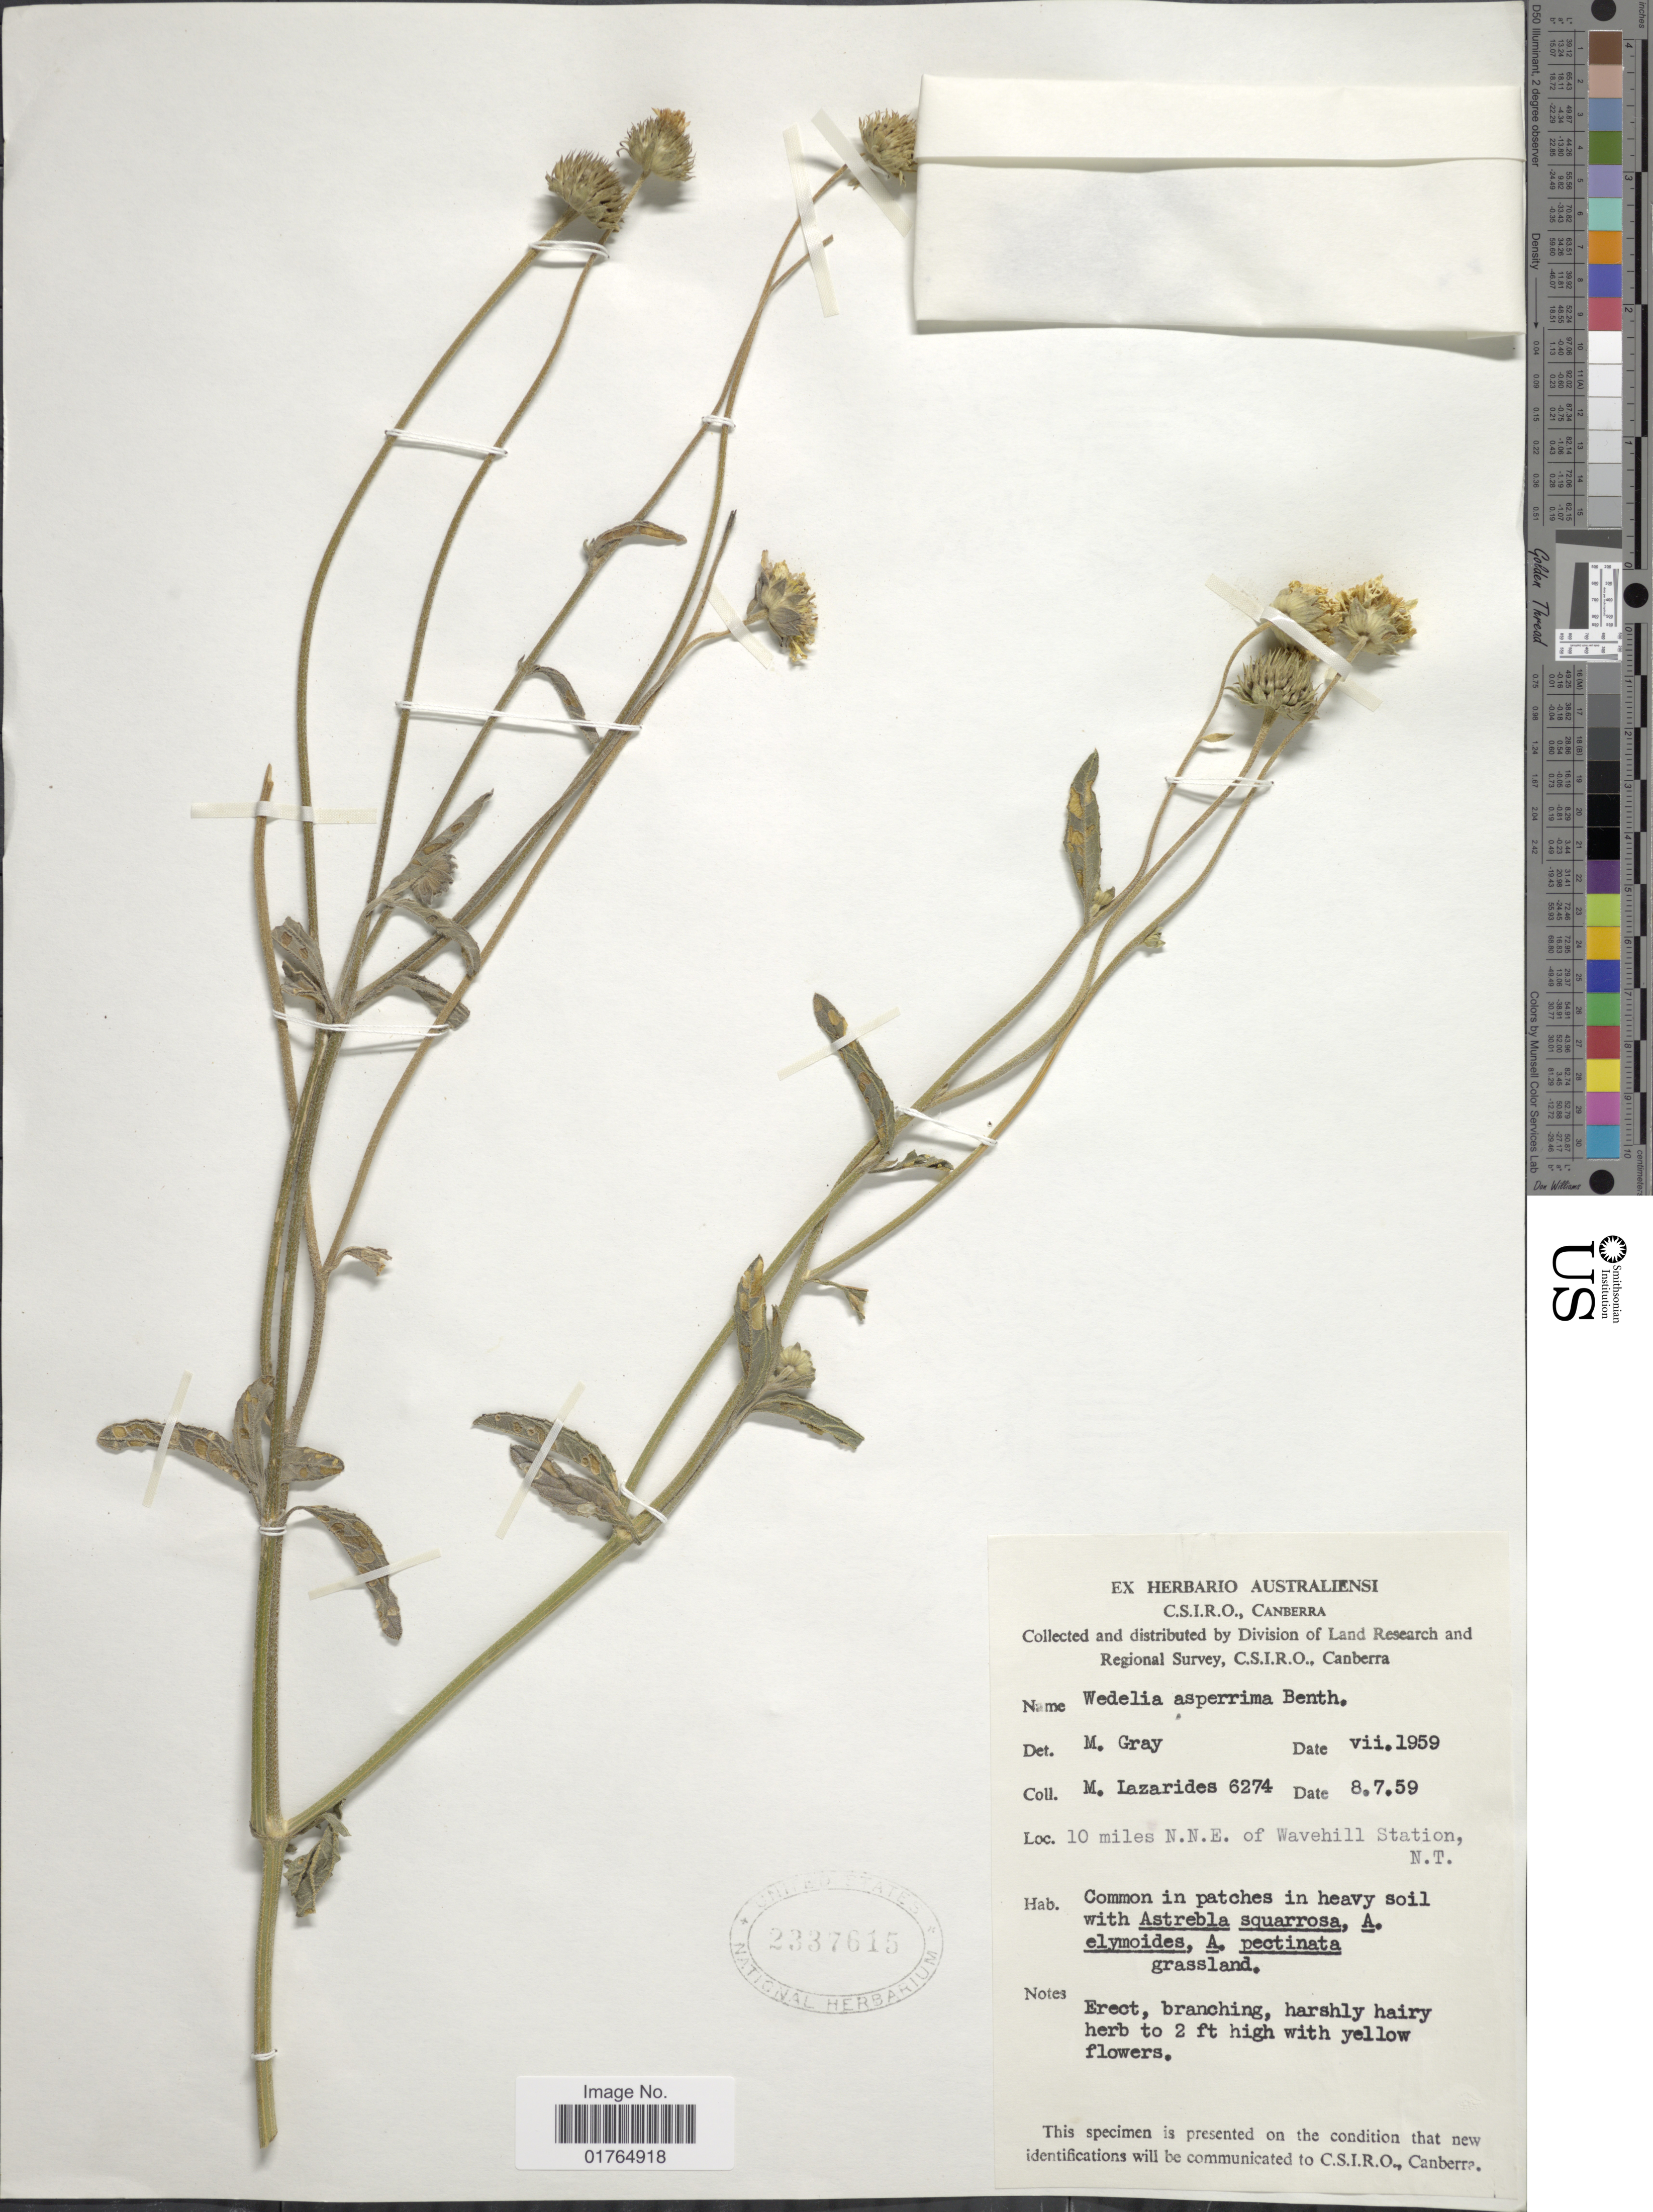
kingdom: Plantae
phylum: Tracheophyta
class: Magnoliopsida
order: Asterales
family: Asteraceae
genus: Wedelia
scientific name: Wedelia asperrima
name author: Benth.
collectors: M. Lazarides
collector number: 6274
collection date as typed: Transcribed d/m/y: 8/7/59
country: Australia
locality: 10 miles N.N.E. of Wavehill Station, N. T.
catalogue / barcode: US 2337615